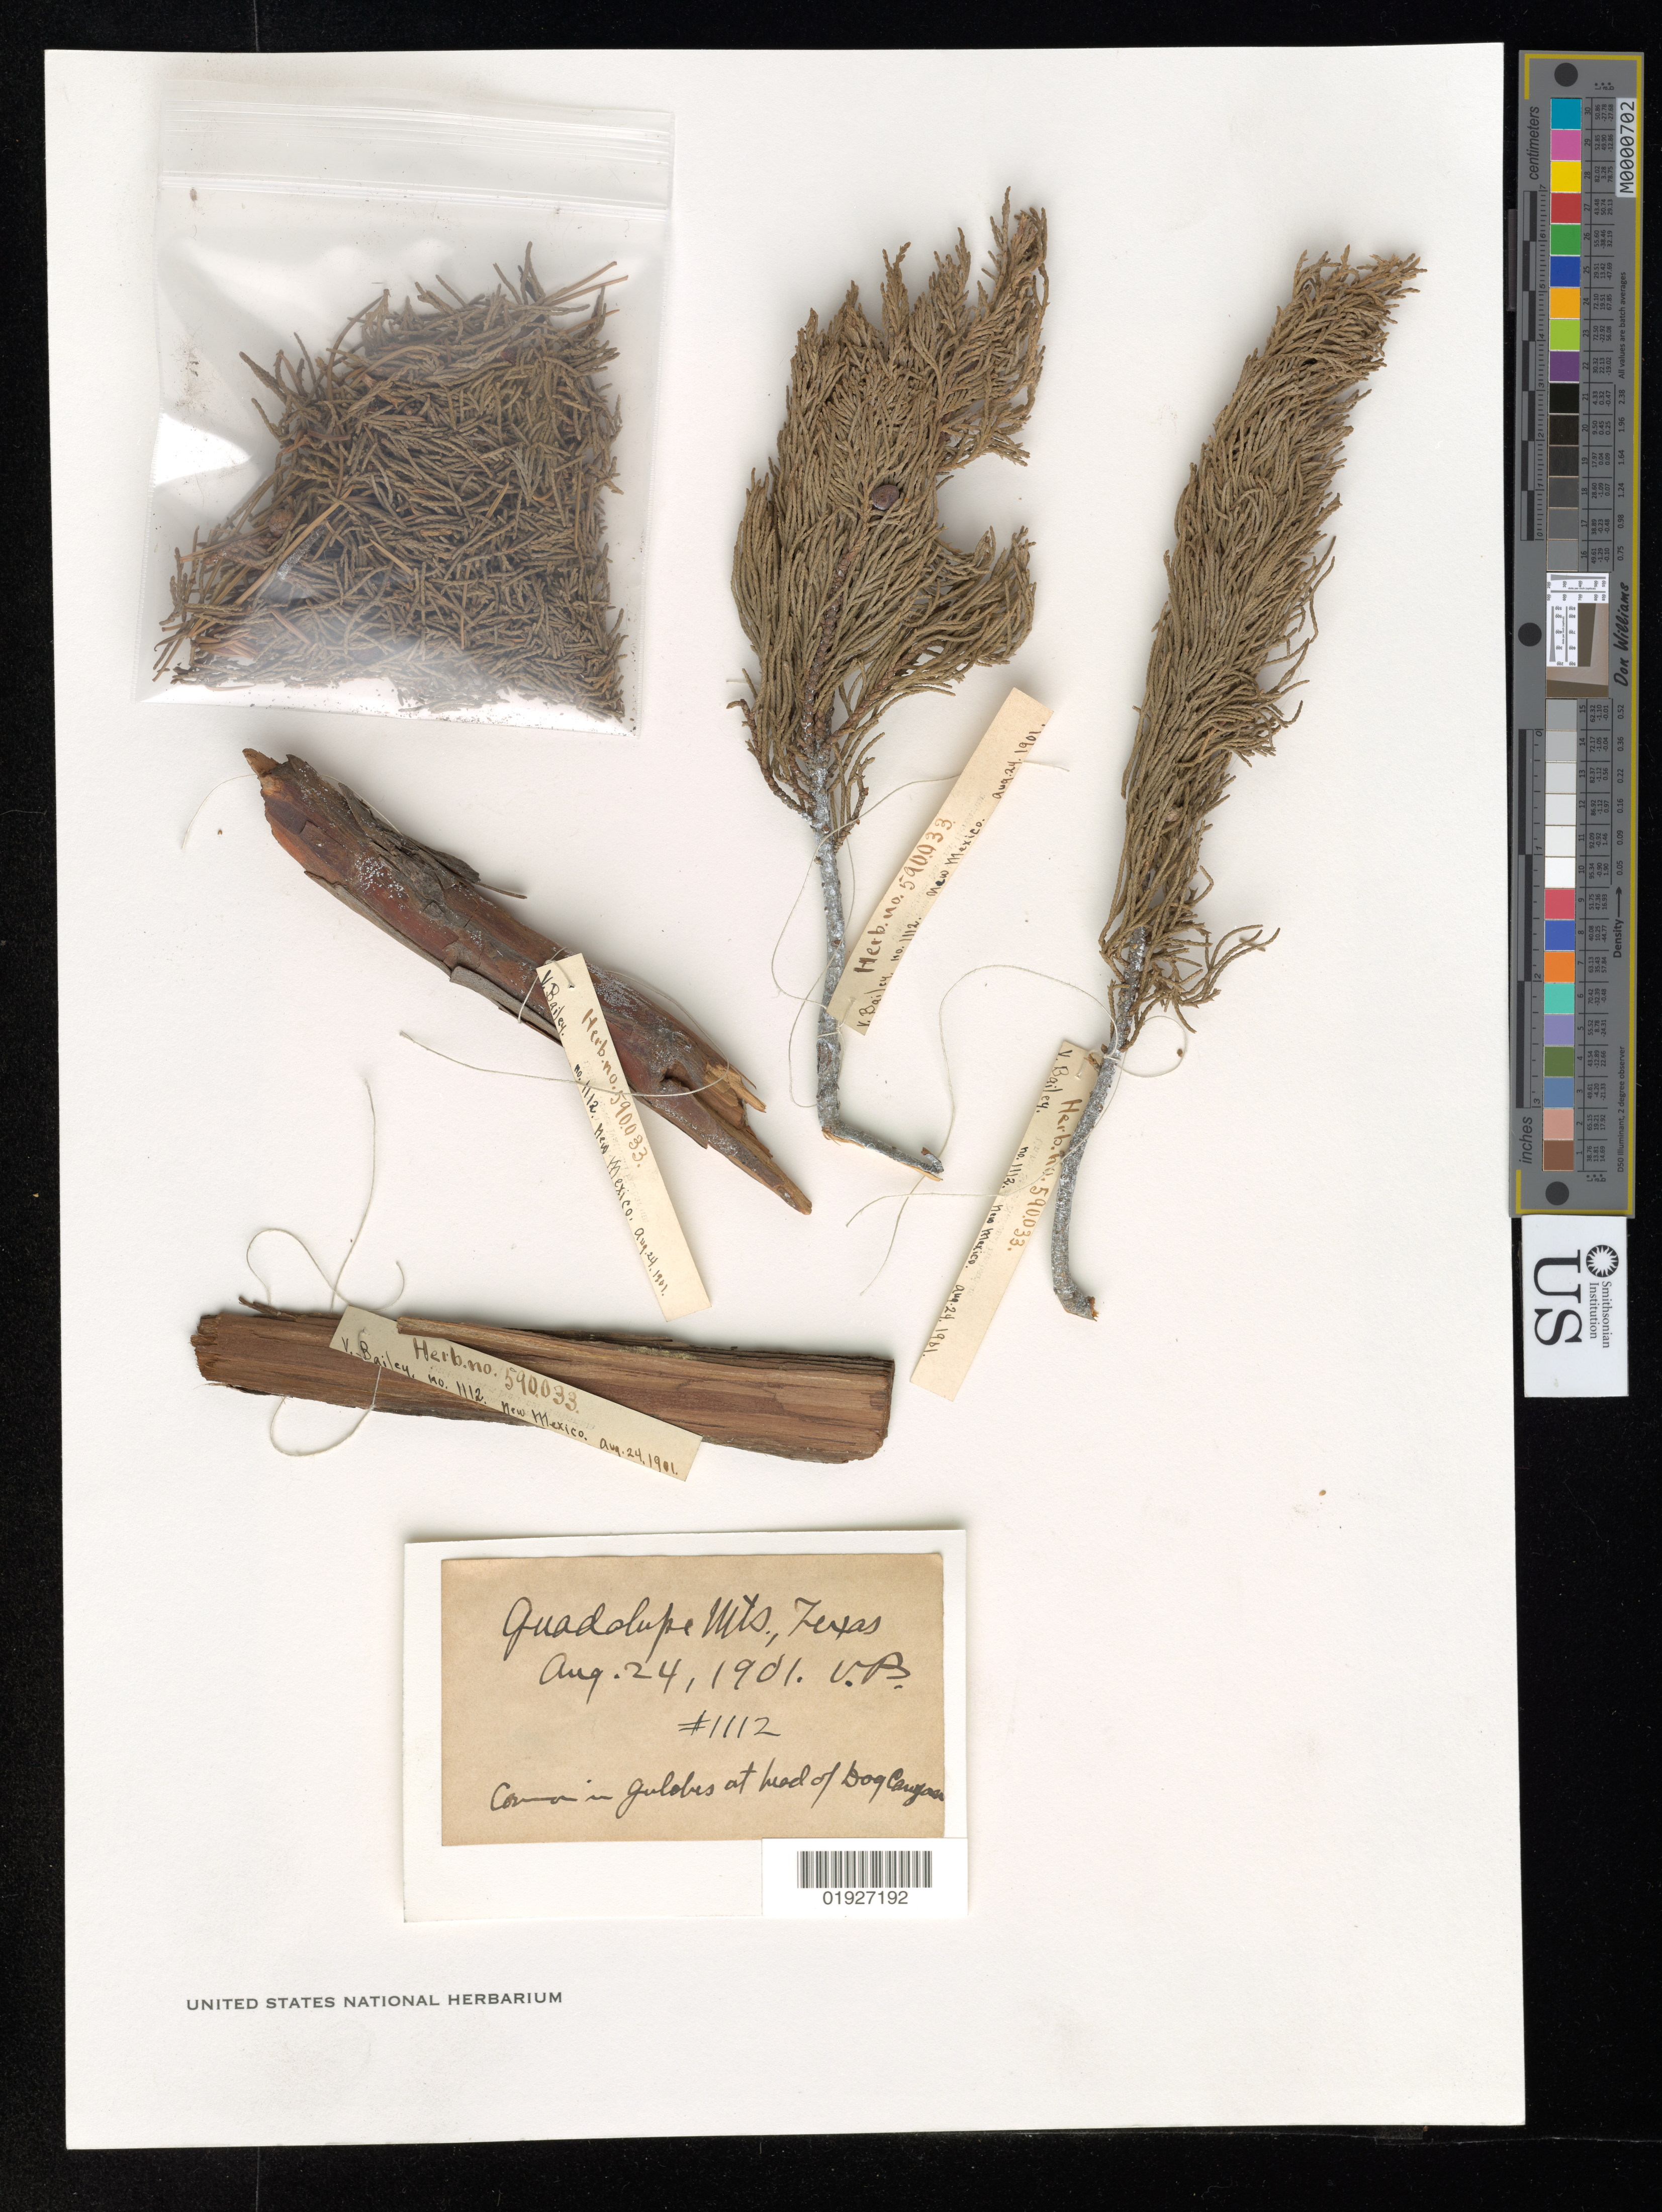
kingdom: Plantae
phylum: Tracheophyta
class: Pinopsida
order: Pinales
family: Cupressaceae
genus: Juniperus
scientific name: Juniperus pachyphlaea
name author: Torr.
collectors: V. Bailey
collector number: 1112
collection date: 1901-08-24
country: United States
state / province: Texas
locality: Head of Dog Canyon, Guadalupe Mts.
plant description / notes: Herb. no. 590033; Identification unclear.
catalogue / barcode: US 590033